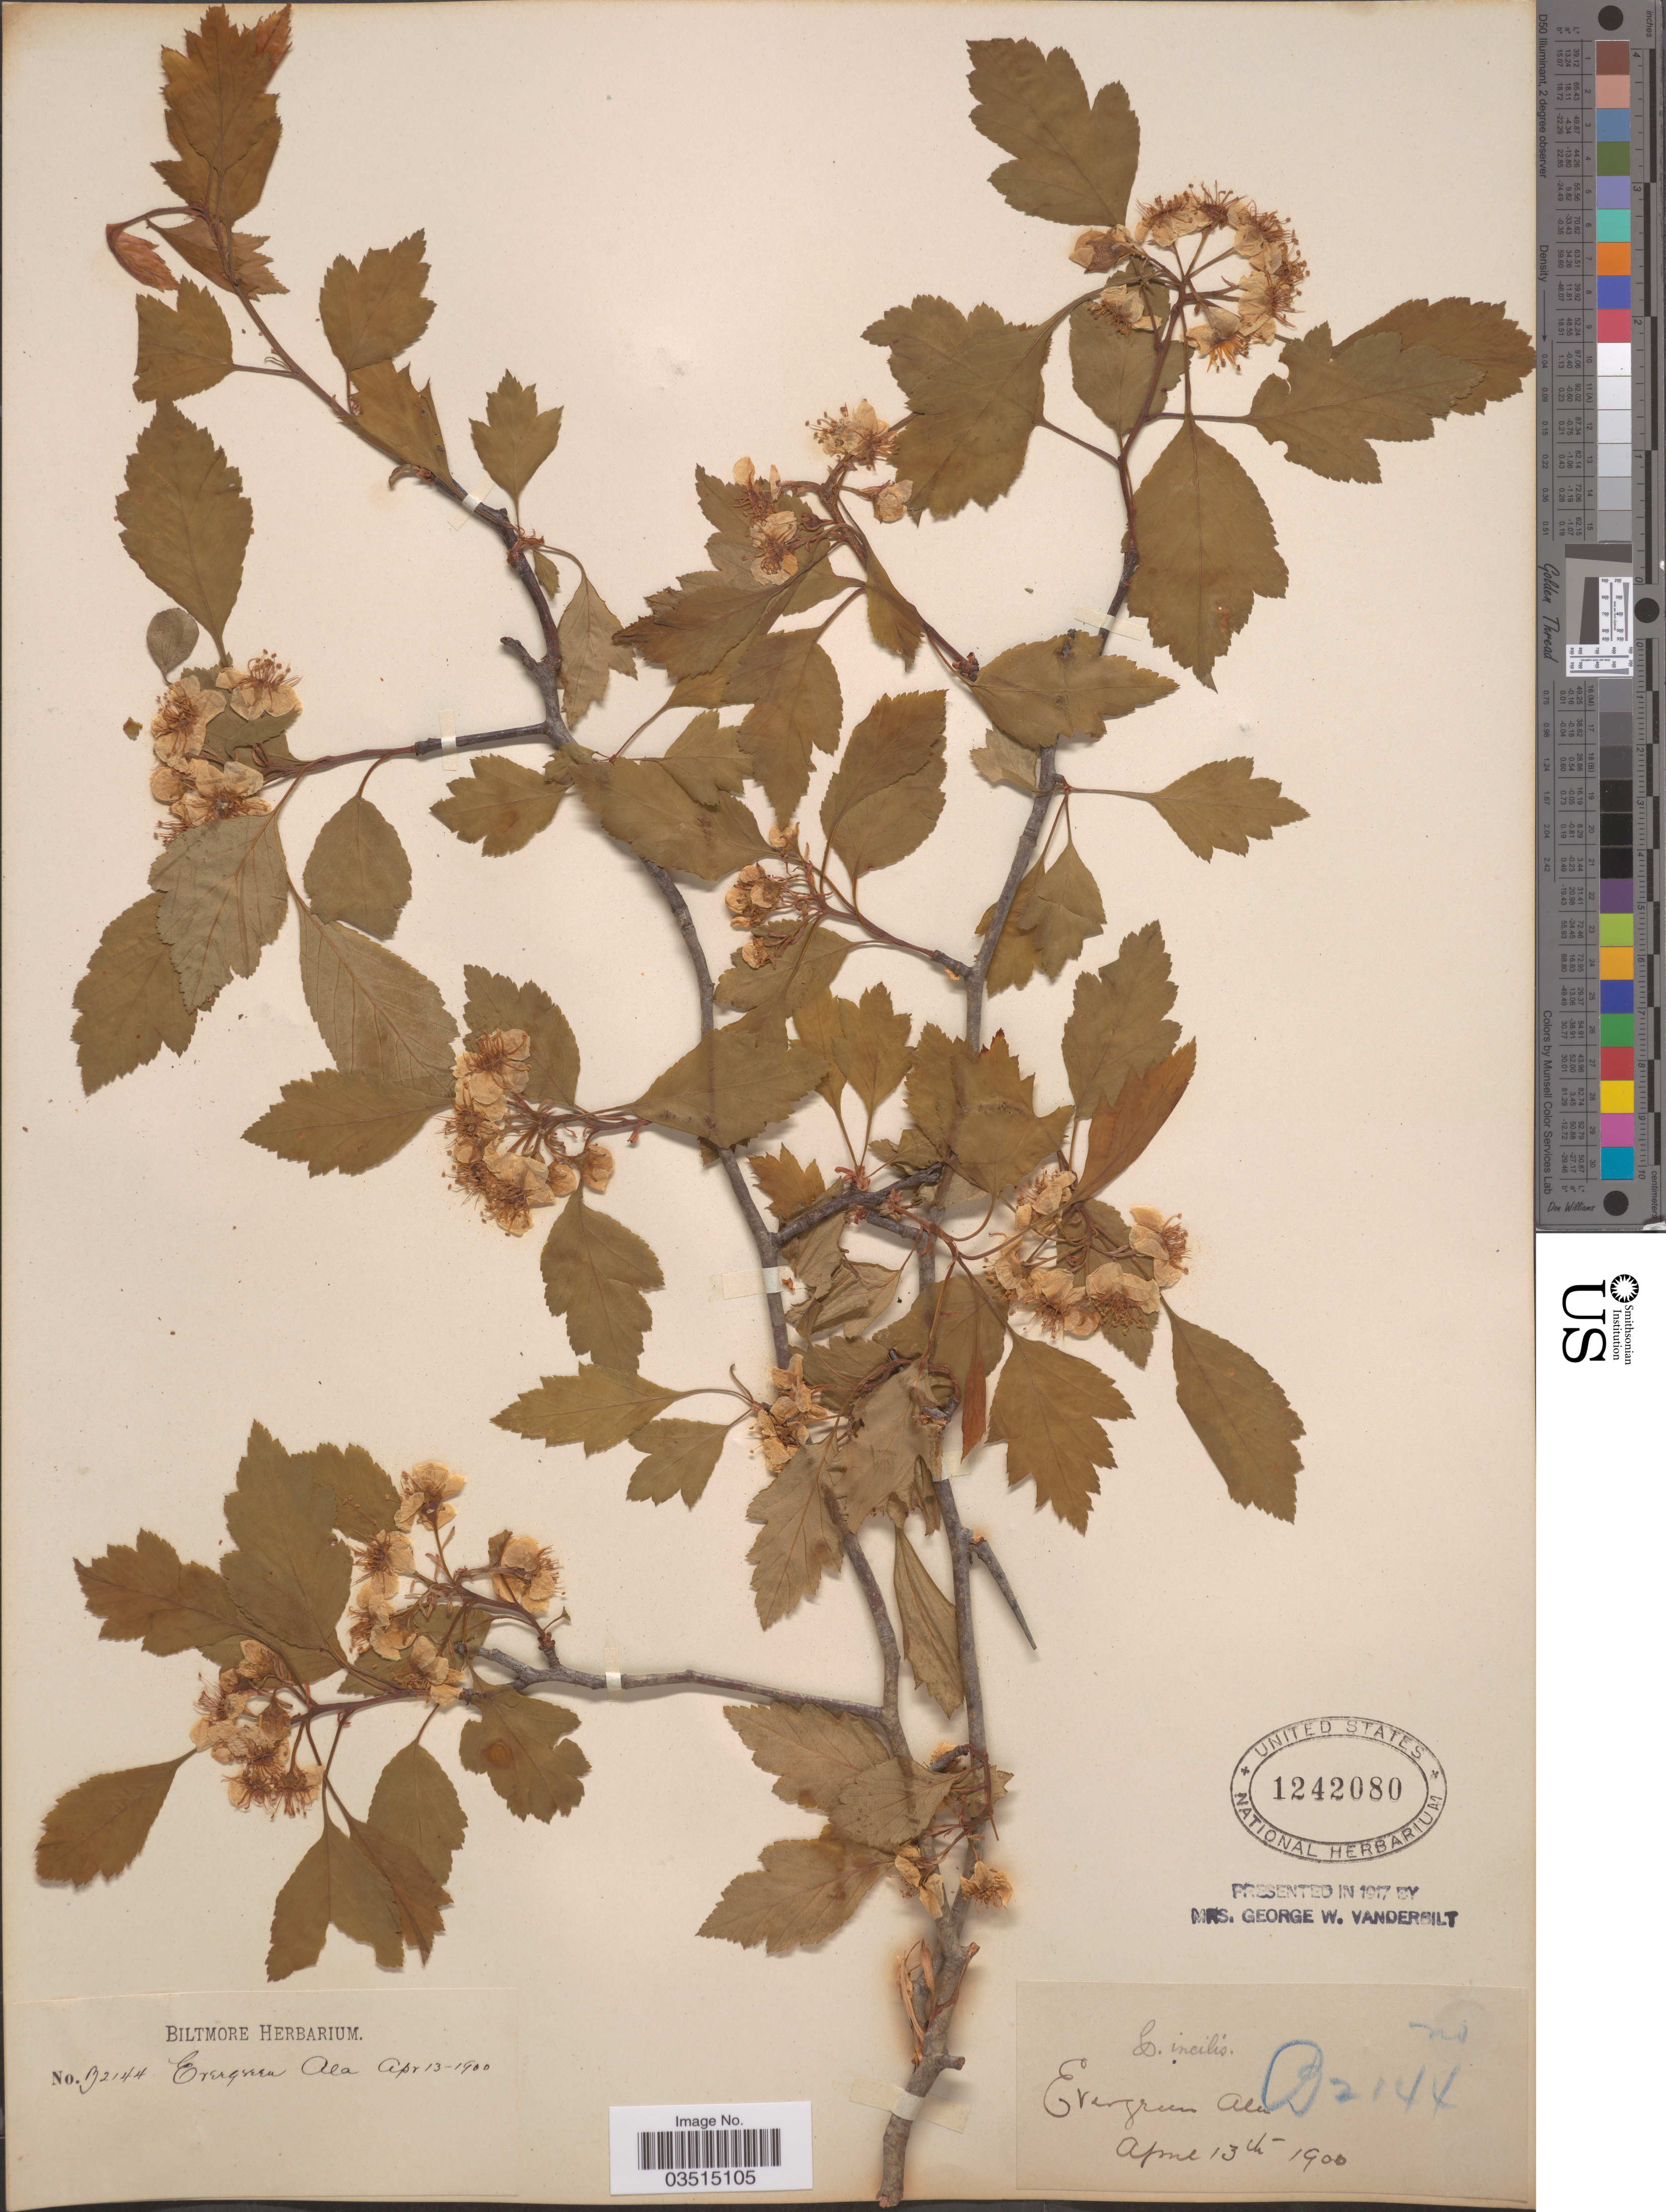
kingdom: Plantae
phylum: Tracheophyta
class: Magnoliopsida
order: Rosales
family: Rosaceae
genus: Crataegus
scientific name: Crataegus incilis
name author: Beadle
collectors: ex herb. Biltmore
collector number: B2144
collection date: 1900-04-13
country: United States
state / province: Alabama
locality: Evergreen.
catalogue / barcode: US 1242080